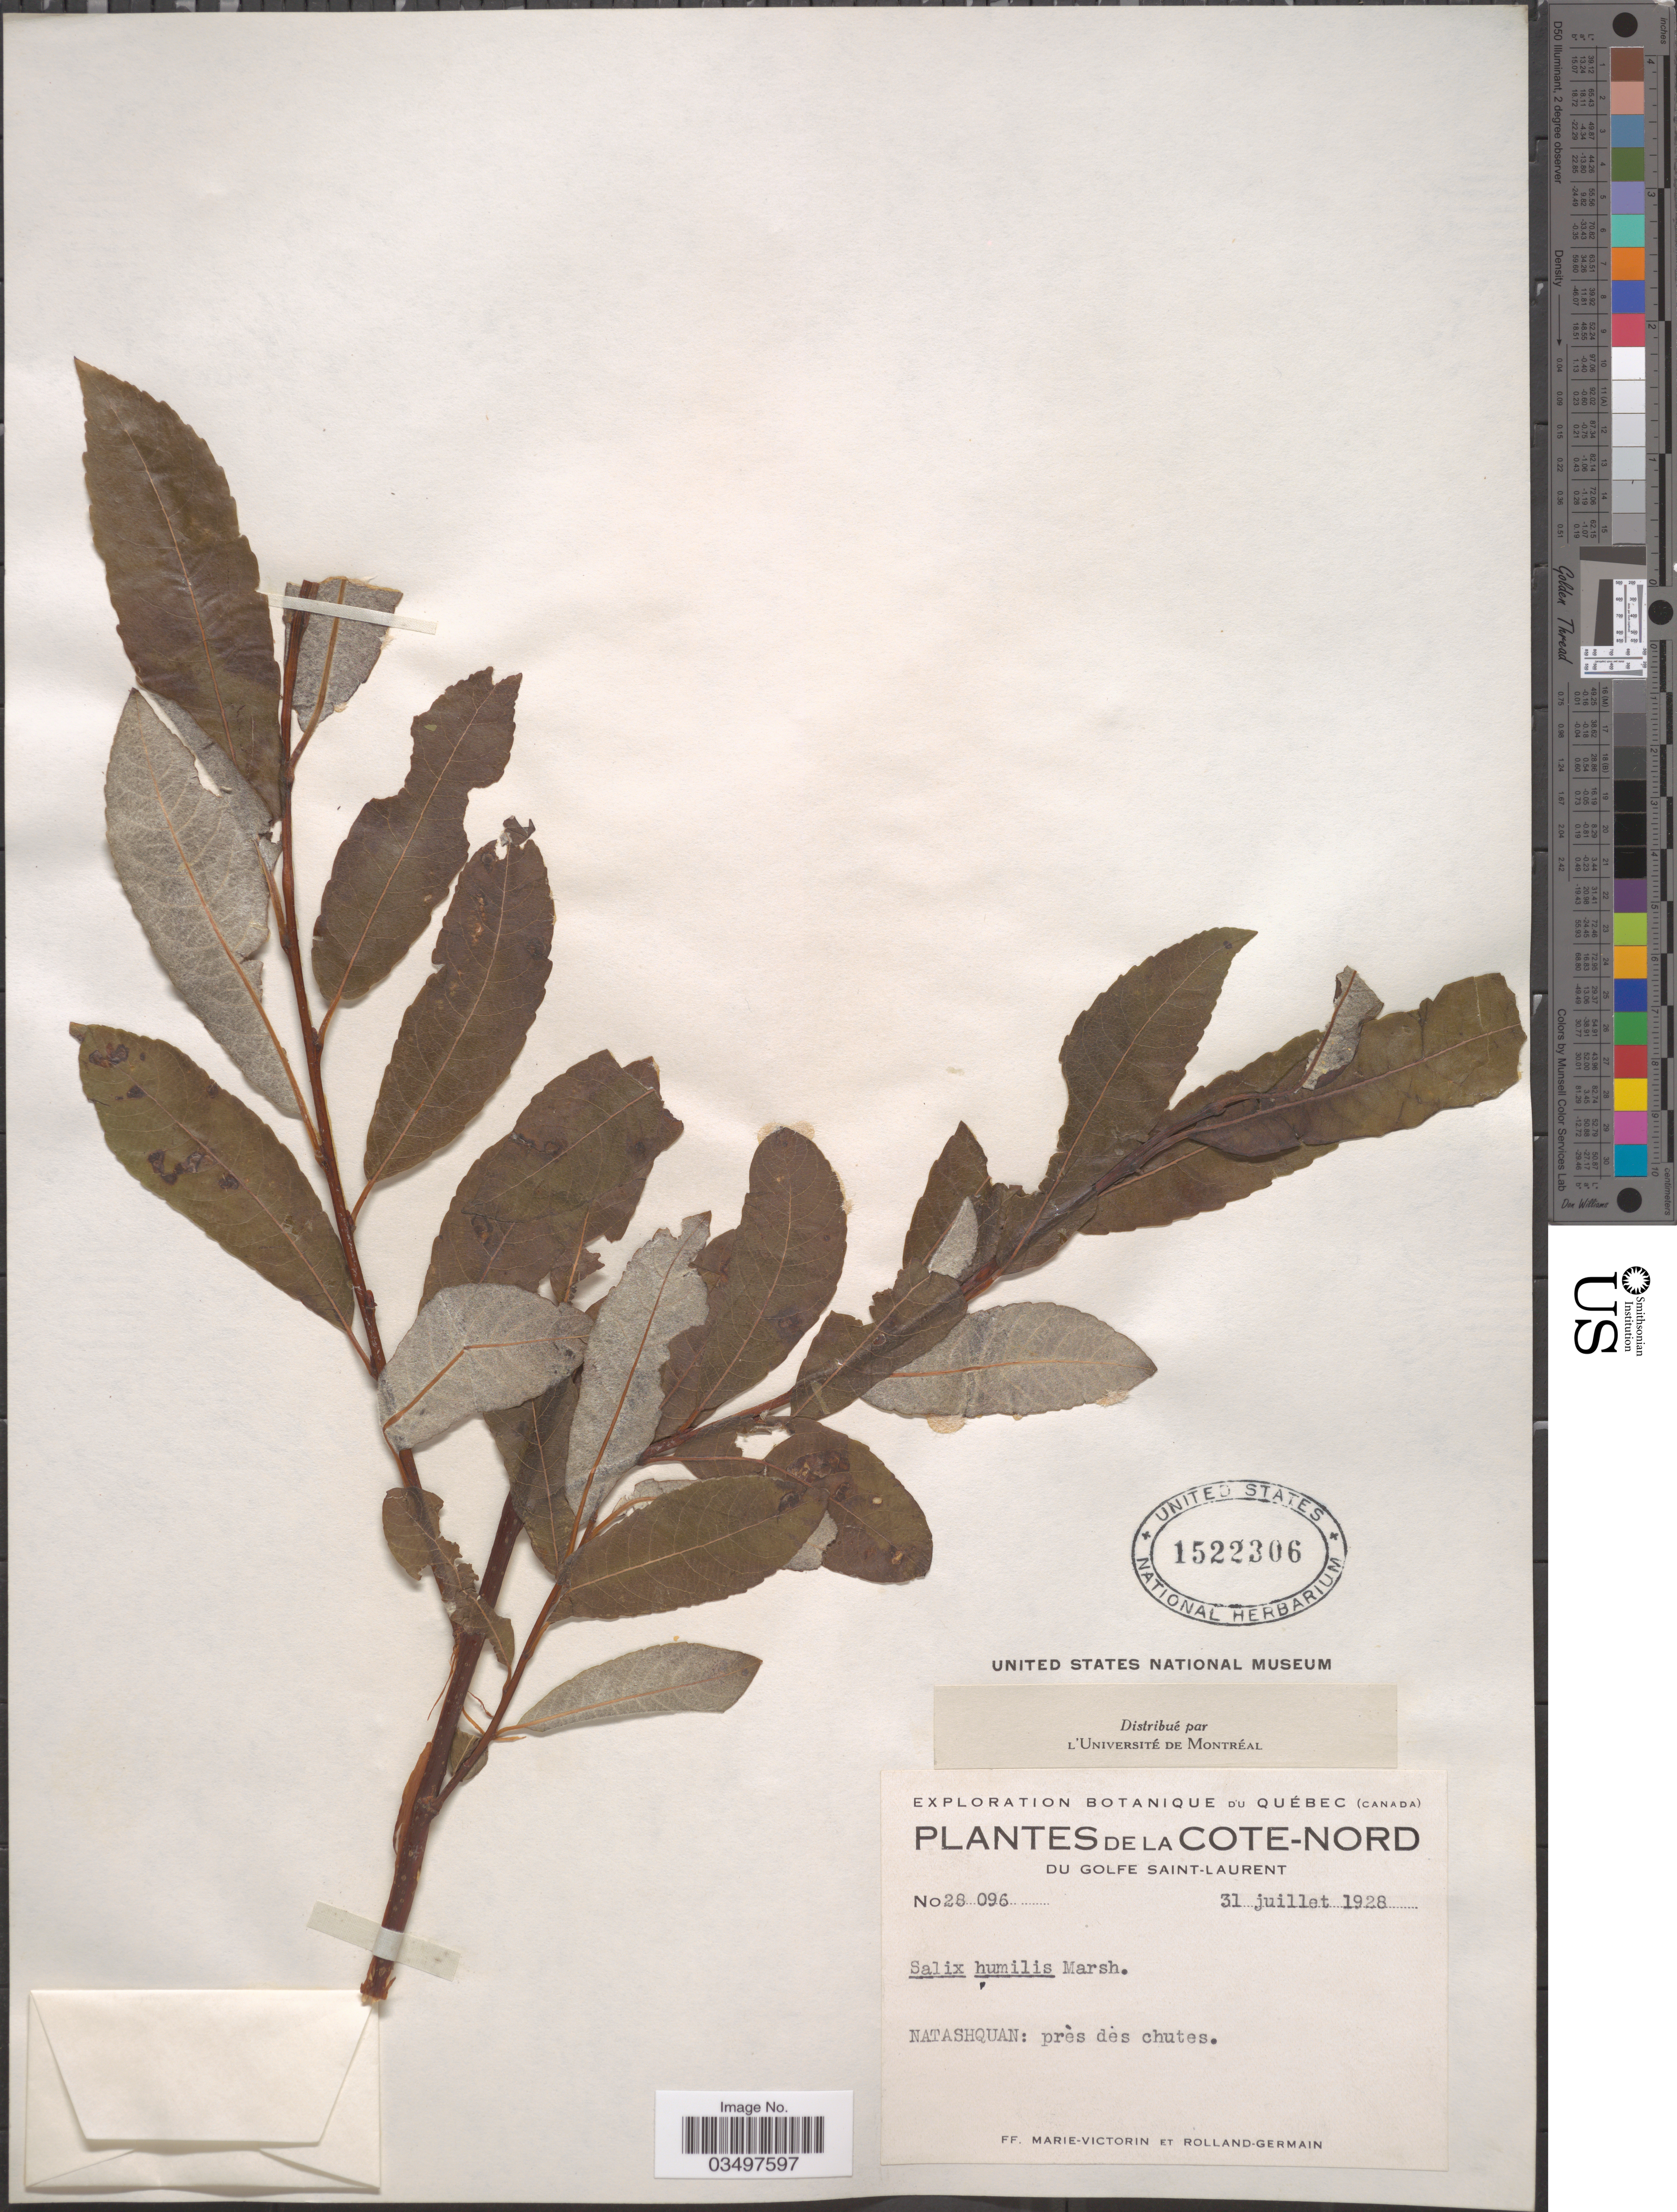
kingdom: Plantae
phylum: Tracheophyta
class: Magnoliopsida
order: Malpighiales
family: Salicaceae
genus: Salix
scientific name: Salix humilis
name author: Marshall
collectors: F. Marie-Victorin & Rolland-Germain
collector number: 28096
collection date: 1928-07-31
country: Canada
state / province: Quebec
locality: De La Cote-Nord, Du Golfe Saint-Laurent. Natashquan: près des chutes.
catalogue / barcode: US 1522306